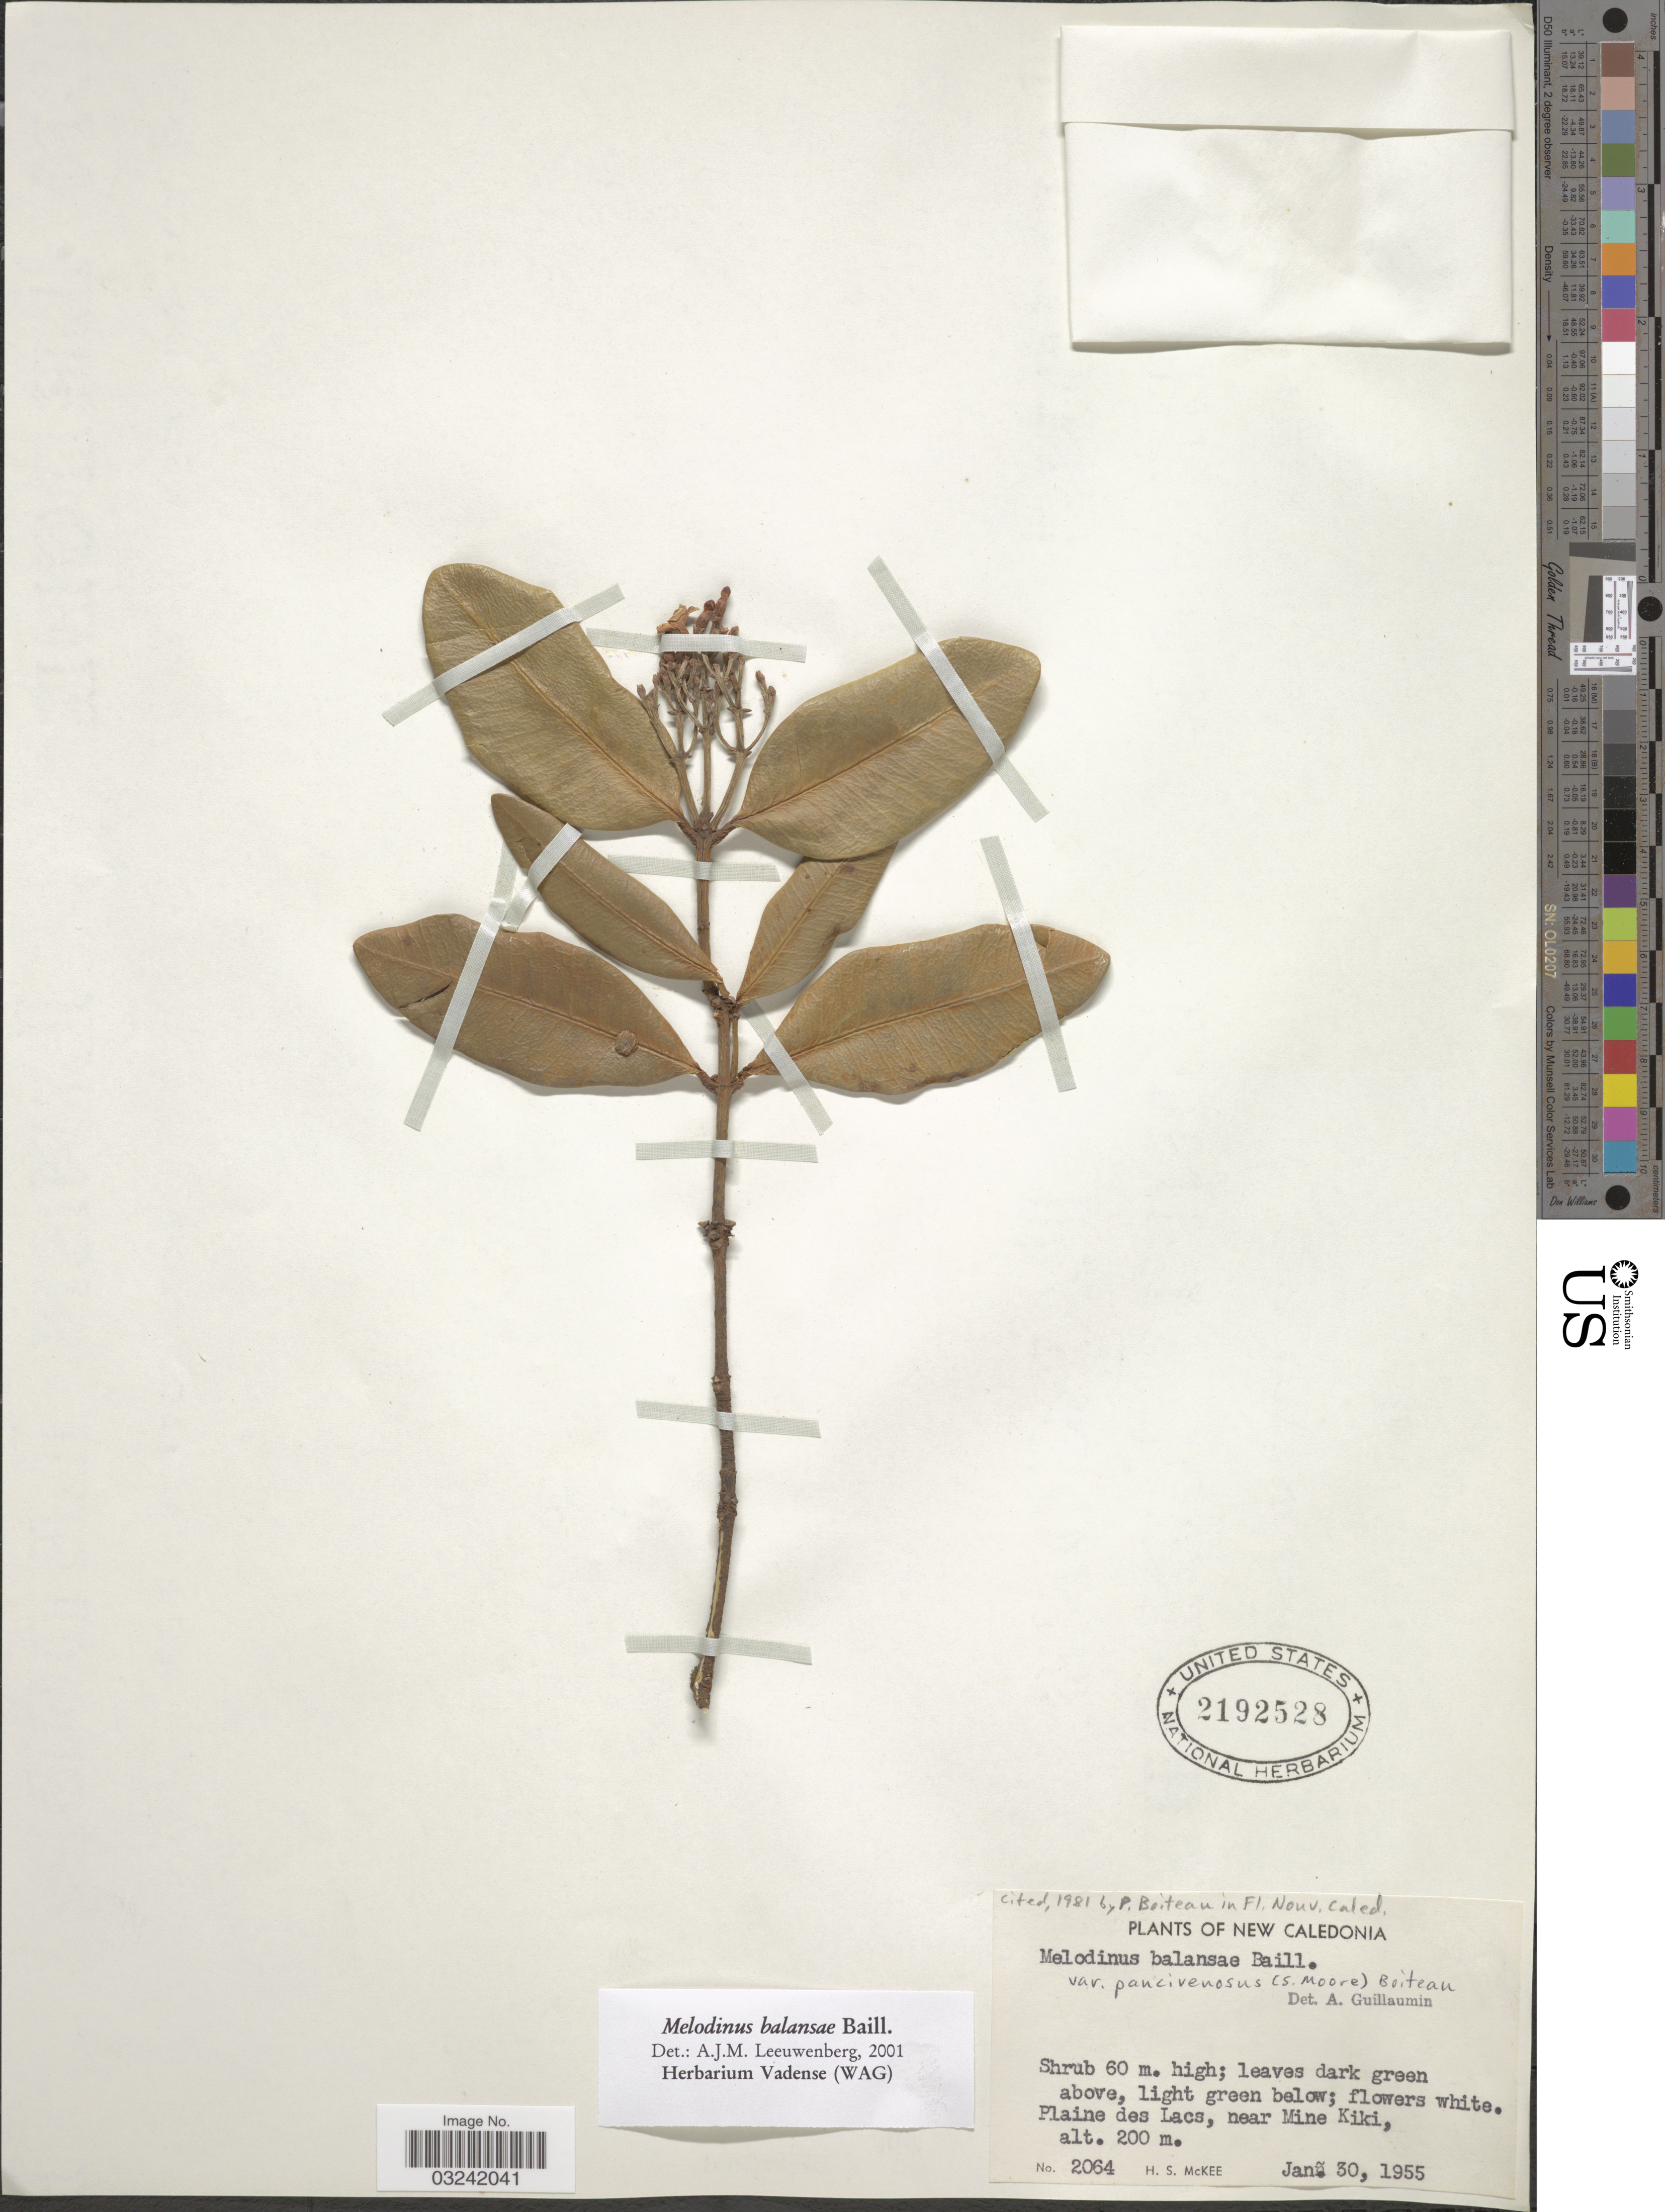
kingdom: Plantae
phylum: Tracheophyta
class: Magnoliopsida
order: Gentianales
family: Apocynaceae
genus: Melodinus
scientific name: Melodinus balansae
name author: Baill.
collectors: H. S. McKee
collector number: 2064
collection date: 1955-01-30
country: New Caledonia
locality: Plaine des Lacs, near Mine Kiki.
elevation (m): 200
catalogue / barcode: US 2192528